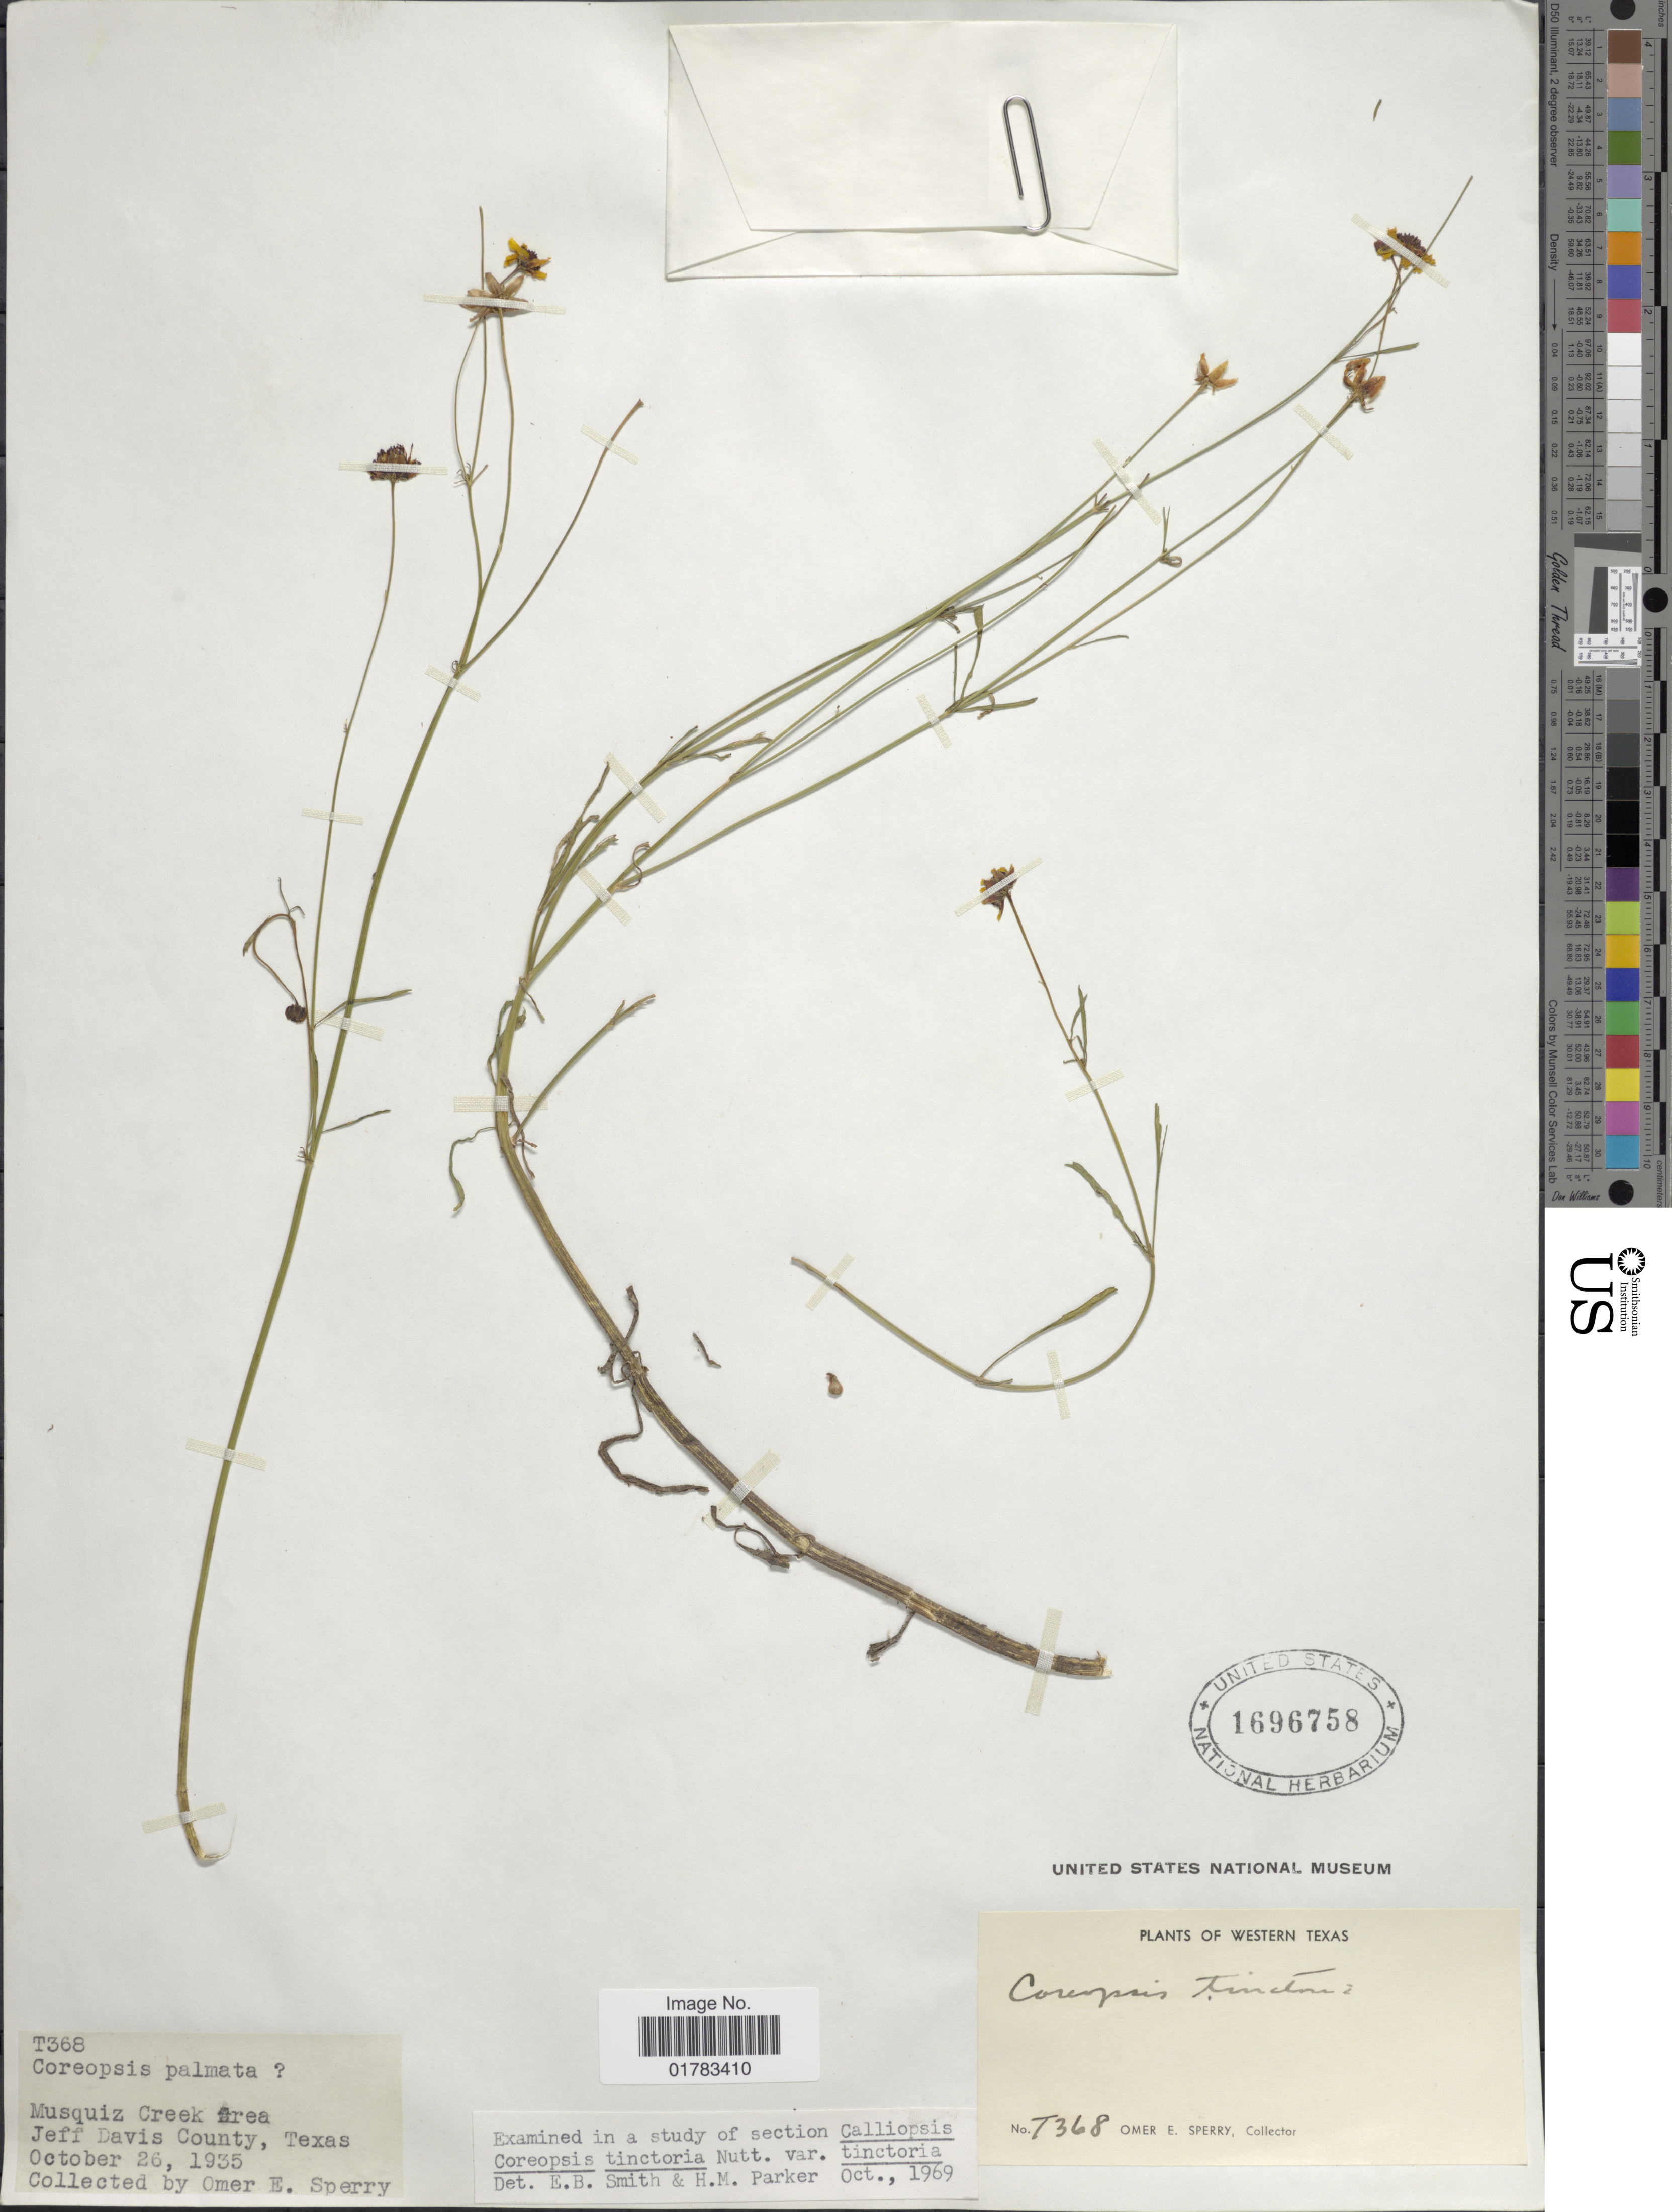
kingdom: Plantae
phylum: Tracheophyta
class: Magnoliopsida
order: Asterales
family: Asteraceae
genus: Coreopsis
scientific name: Coreopsis tinctoria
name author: Nutt.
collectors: O. E. Sperry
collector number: T368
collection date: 1935-10-26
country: United States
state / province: Texas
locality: Western Texas, Musquiz Creek Area, Jeff Davis County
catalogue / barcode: US 1696758